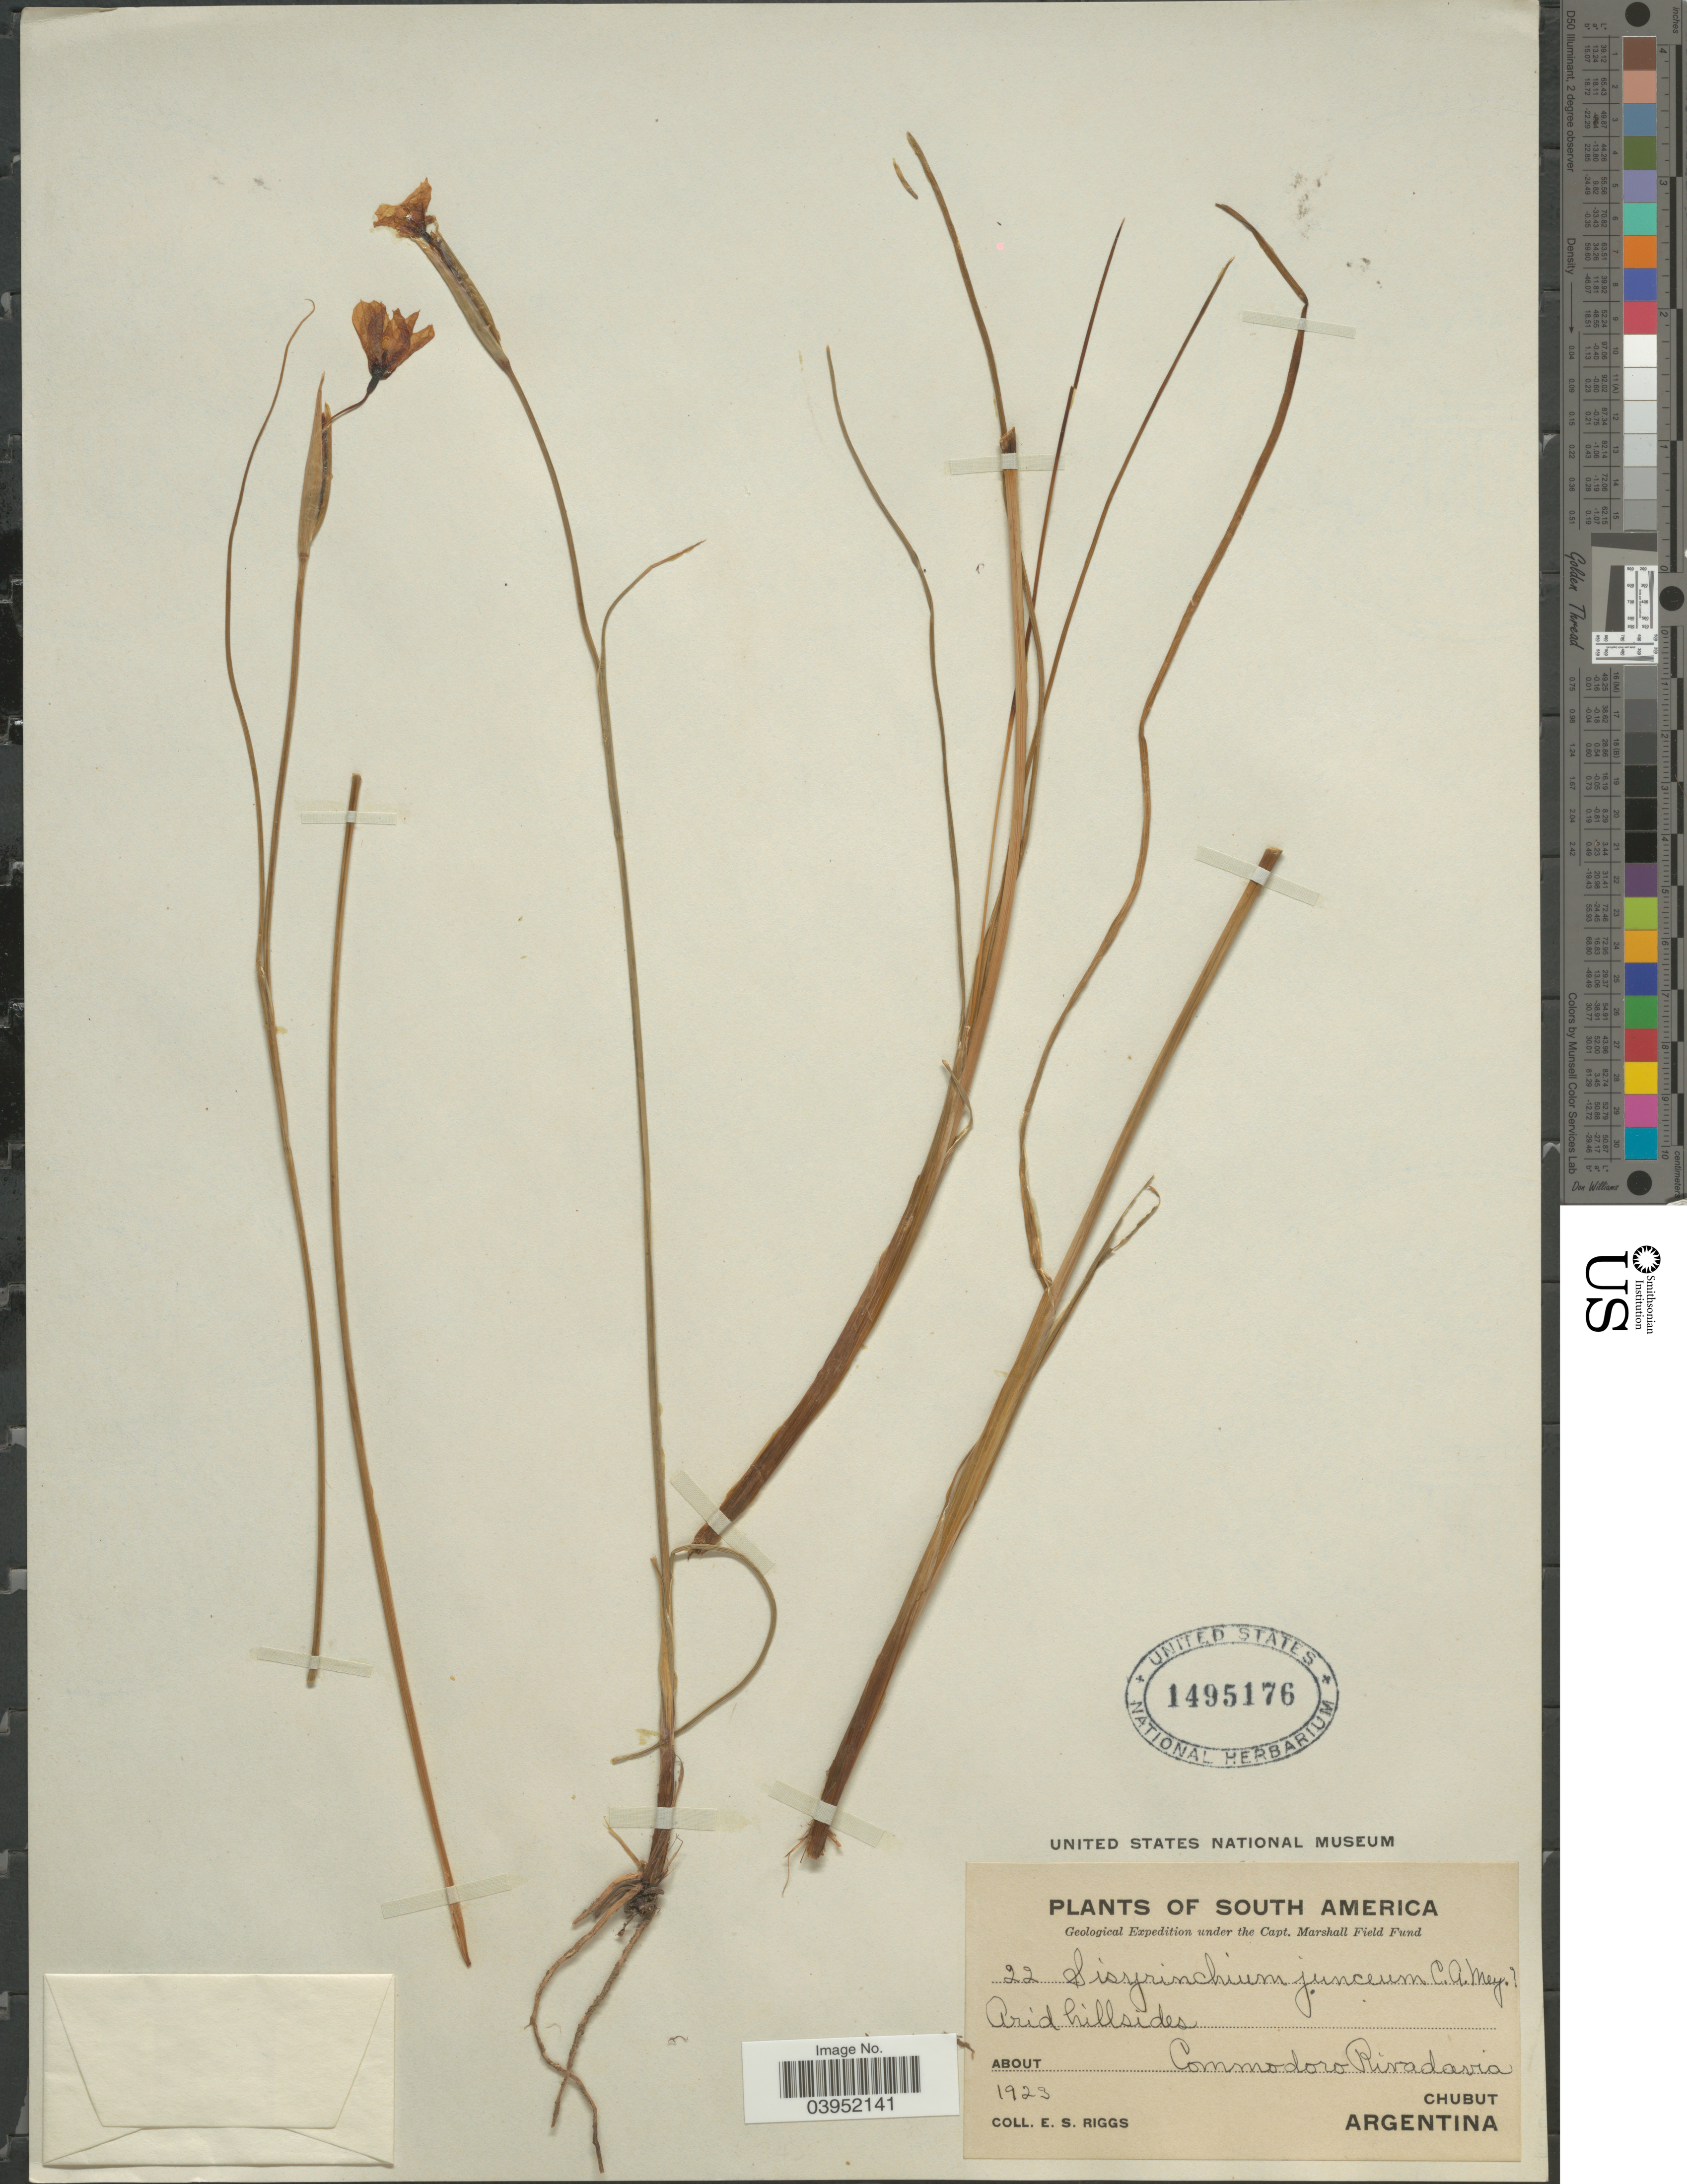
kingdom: Plantae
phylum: Tracheophyta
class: Liliopsida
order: Asparagales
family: Iridaceae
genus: Sisyrinchium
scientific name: Sisyrinchium junceum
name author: E. Mey. ex C. Presl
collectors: E. Riggs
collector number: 22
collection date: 1923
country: Argentina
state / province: Chubut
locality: Commodoro Rivadavia.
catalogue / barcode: US 1495176